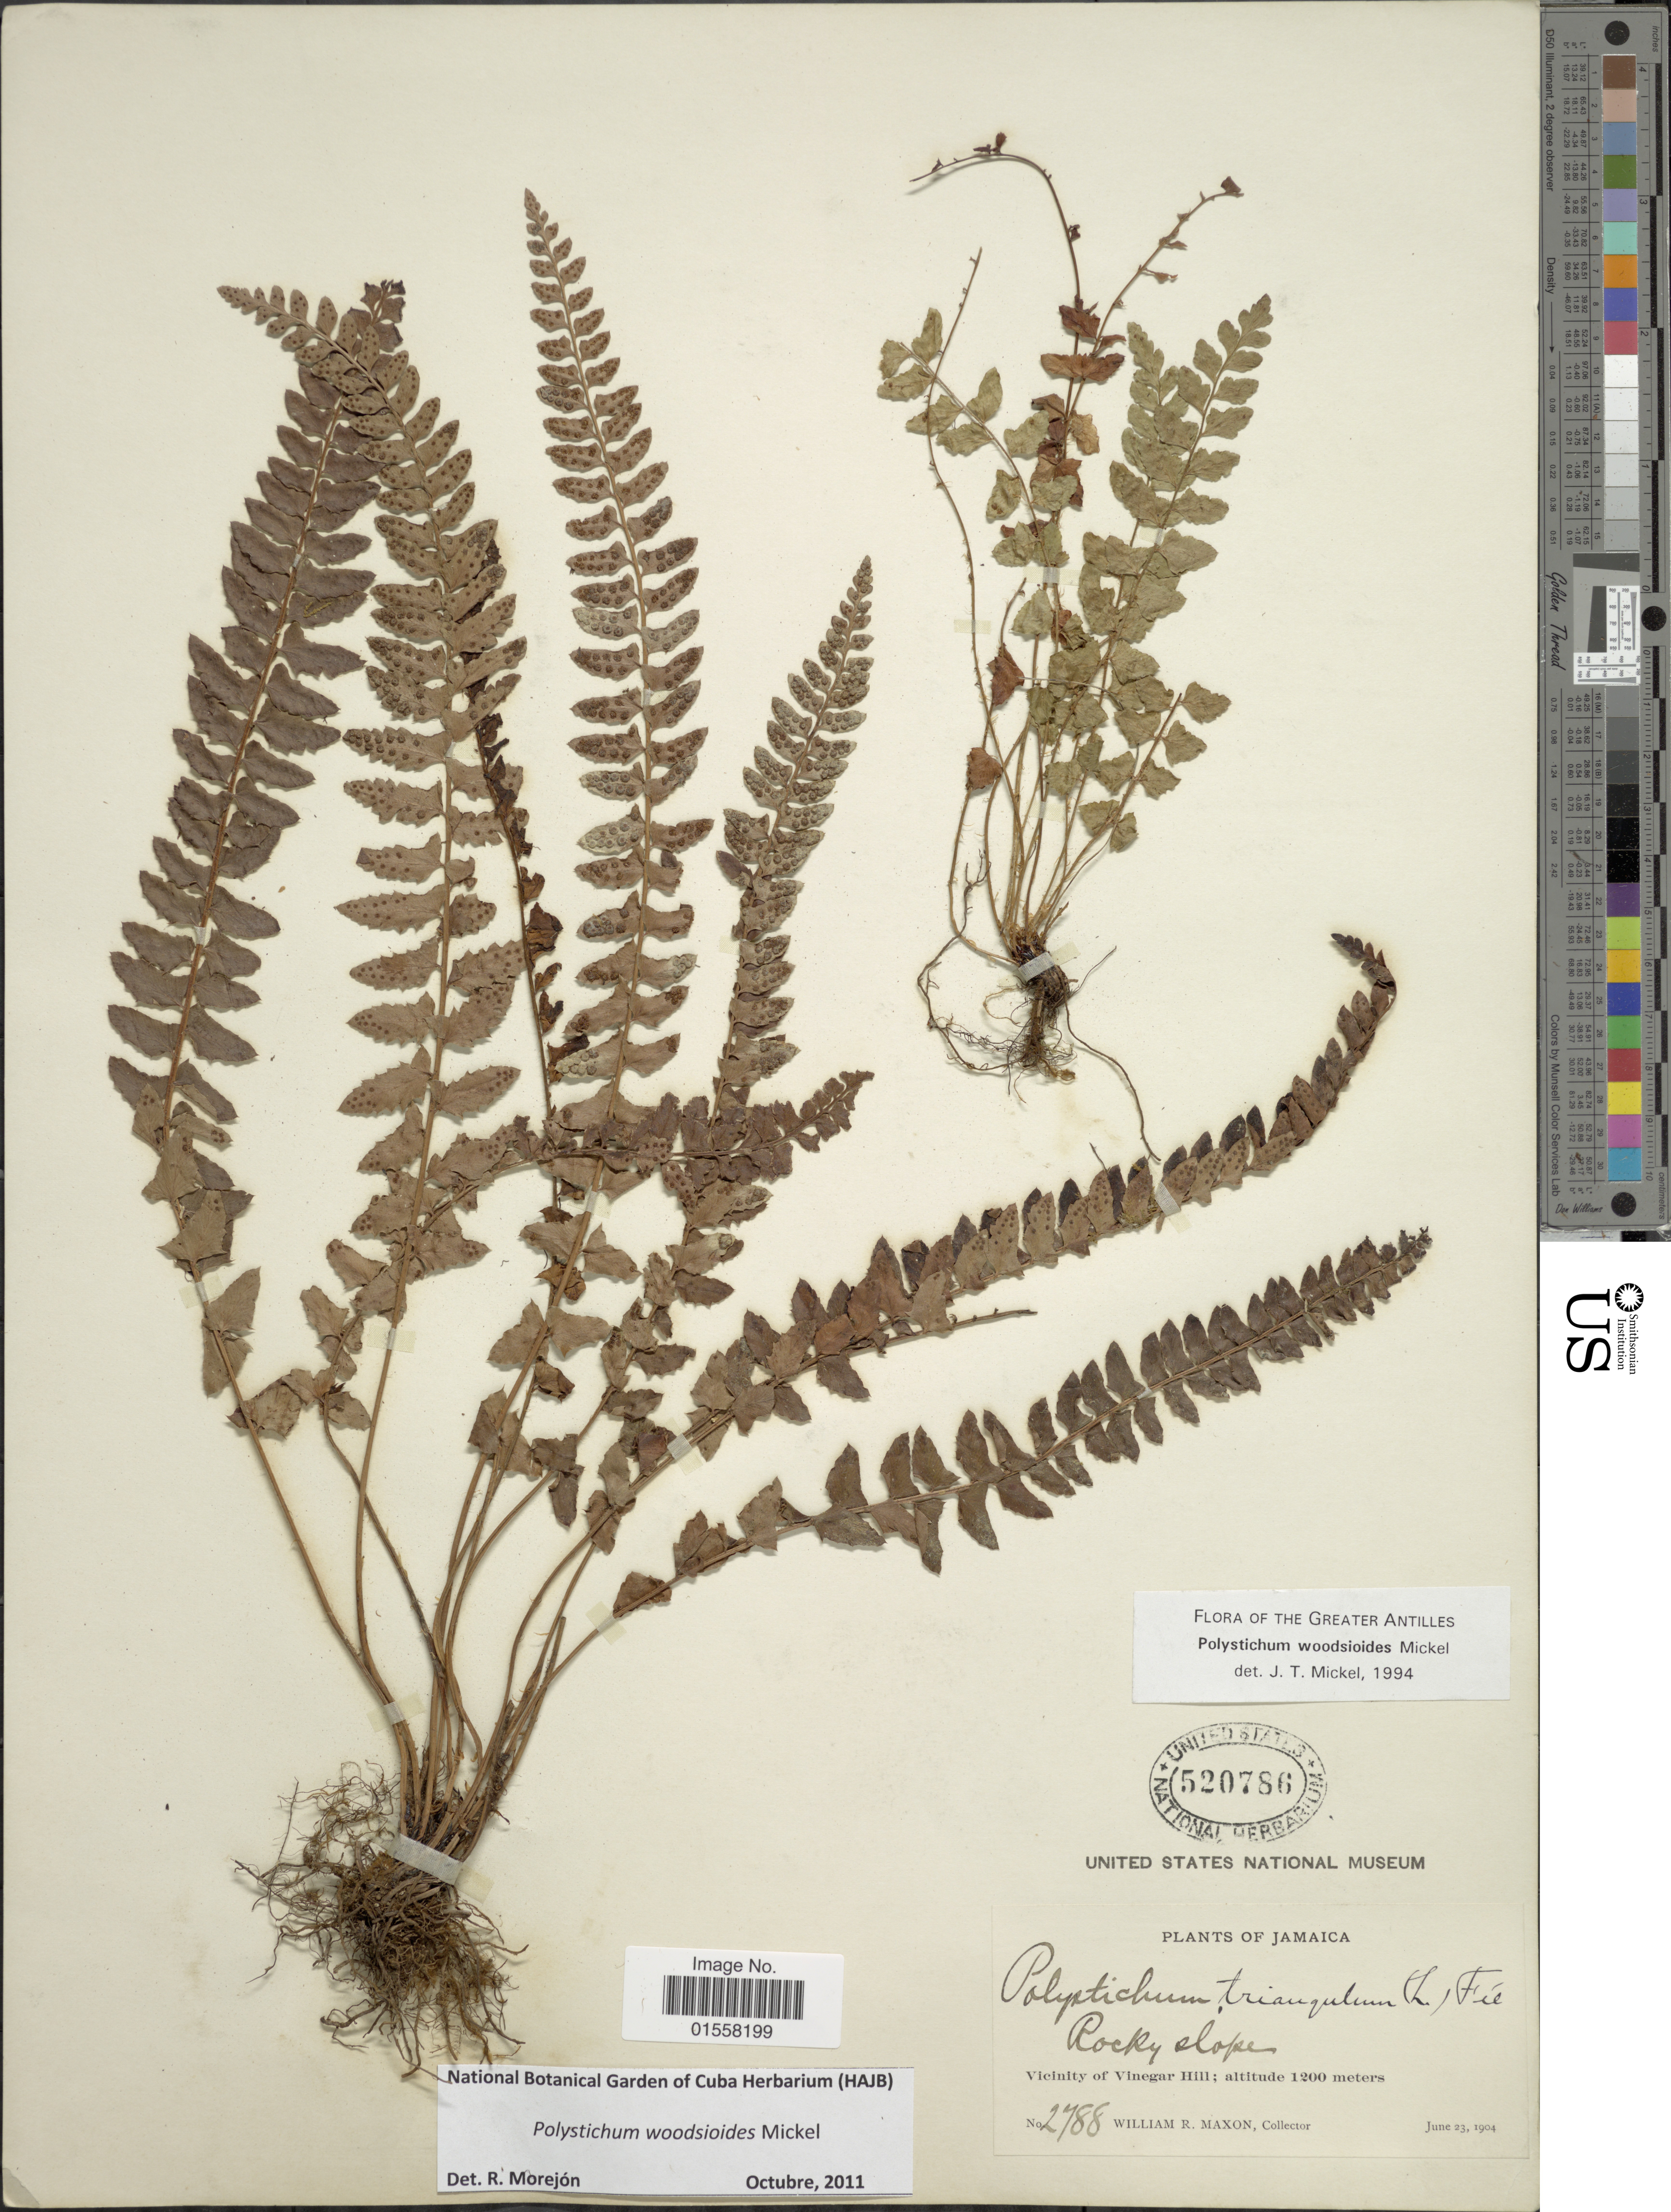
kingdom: Plantae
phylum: Tracheophyta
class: Polypodiopsida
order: Polypodiales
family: Dryopteridaceae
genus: Polystichum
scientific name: Polystichum submucronatum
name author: (Christ) Morejón & C. Sánchez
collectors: W. R. Maxon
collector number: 2788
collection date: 1904-06-23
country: Jamaica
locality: Jamaica. Vicinity of Vinegar Hill.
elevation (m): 1200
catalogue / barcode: US 520786